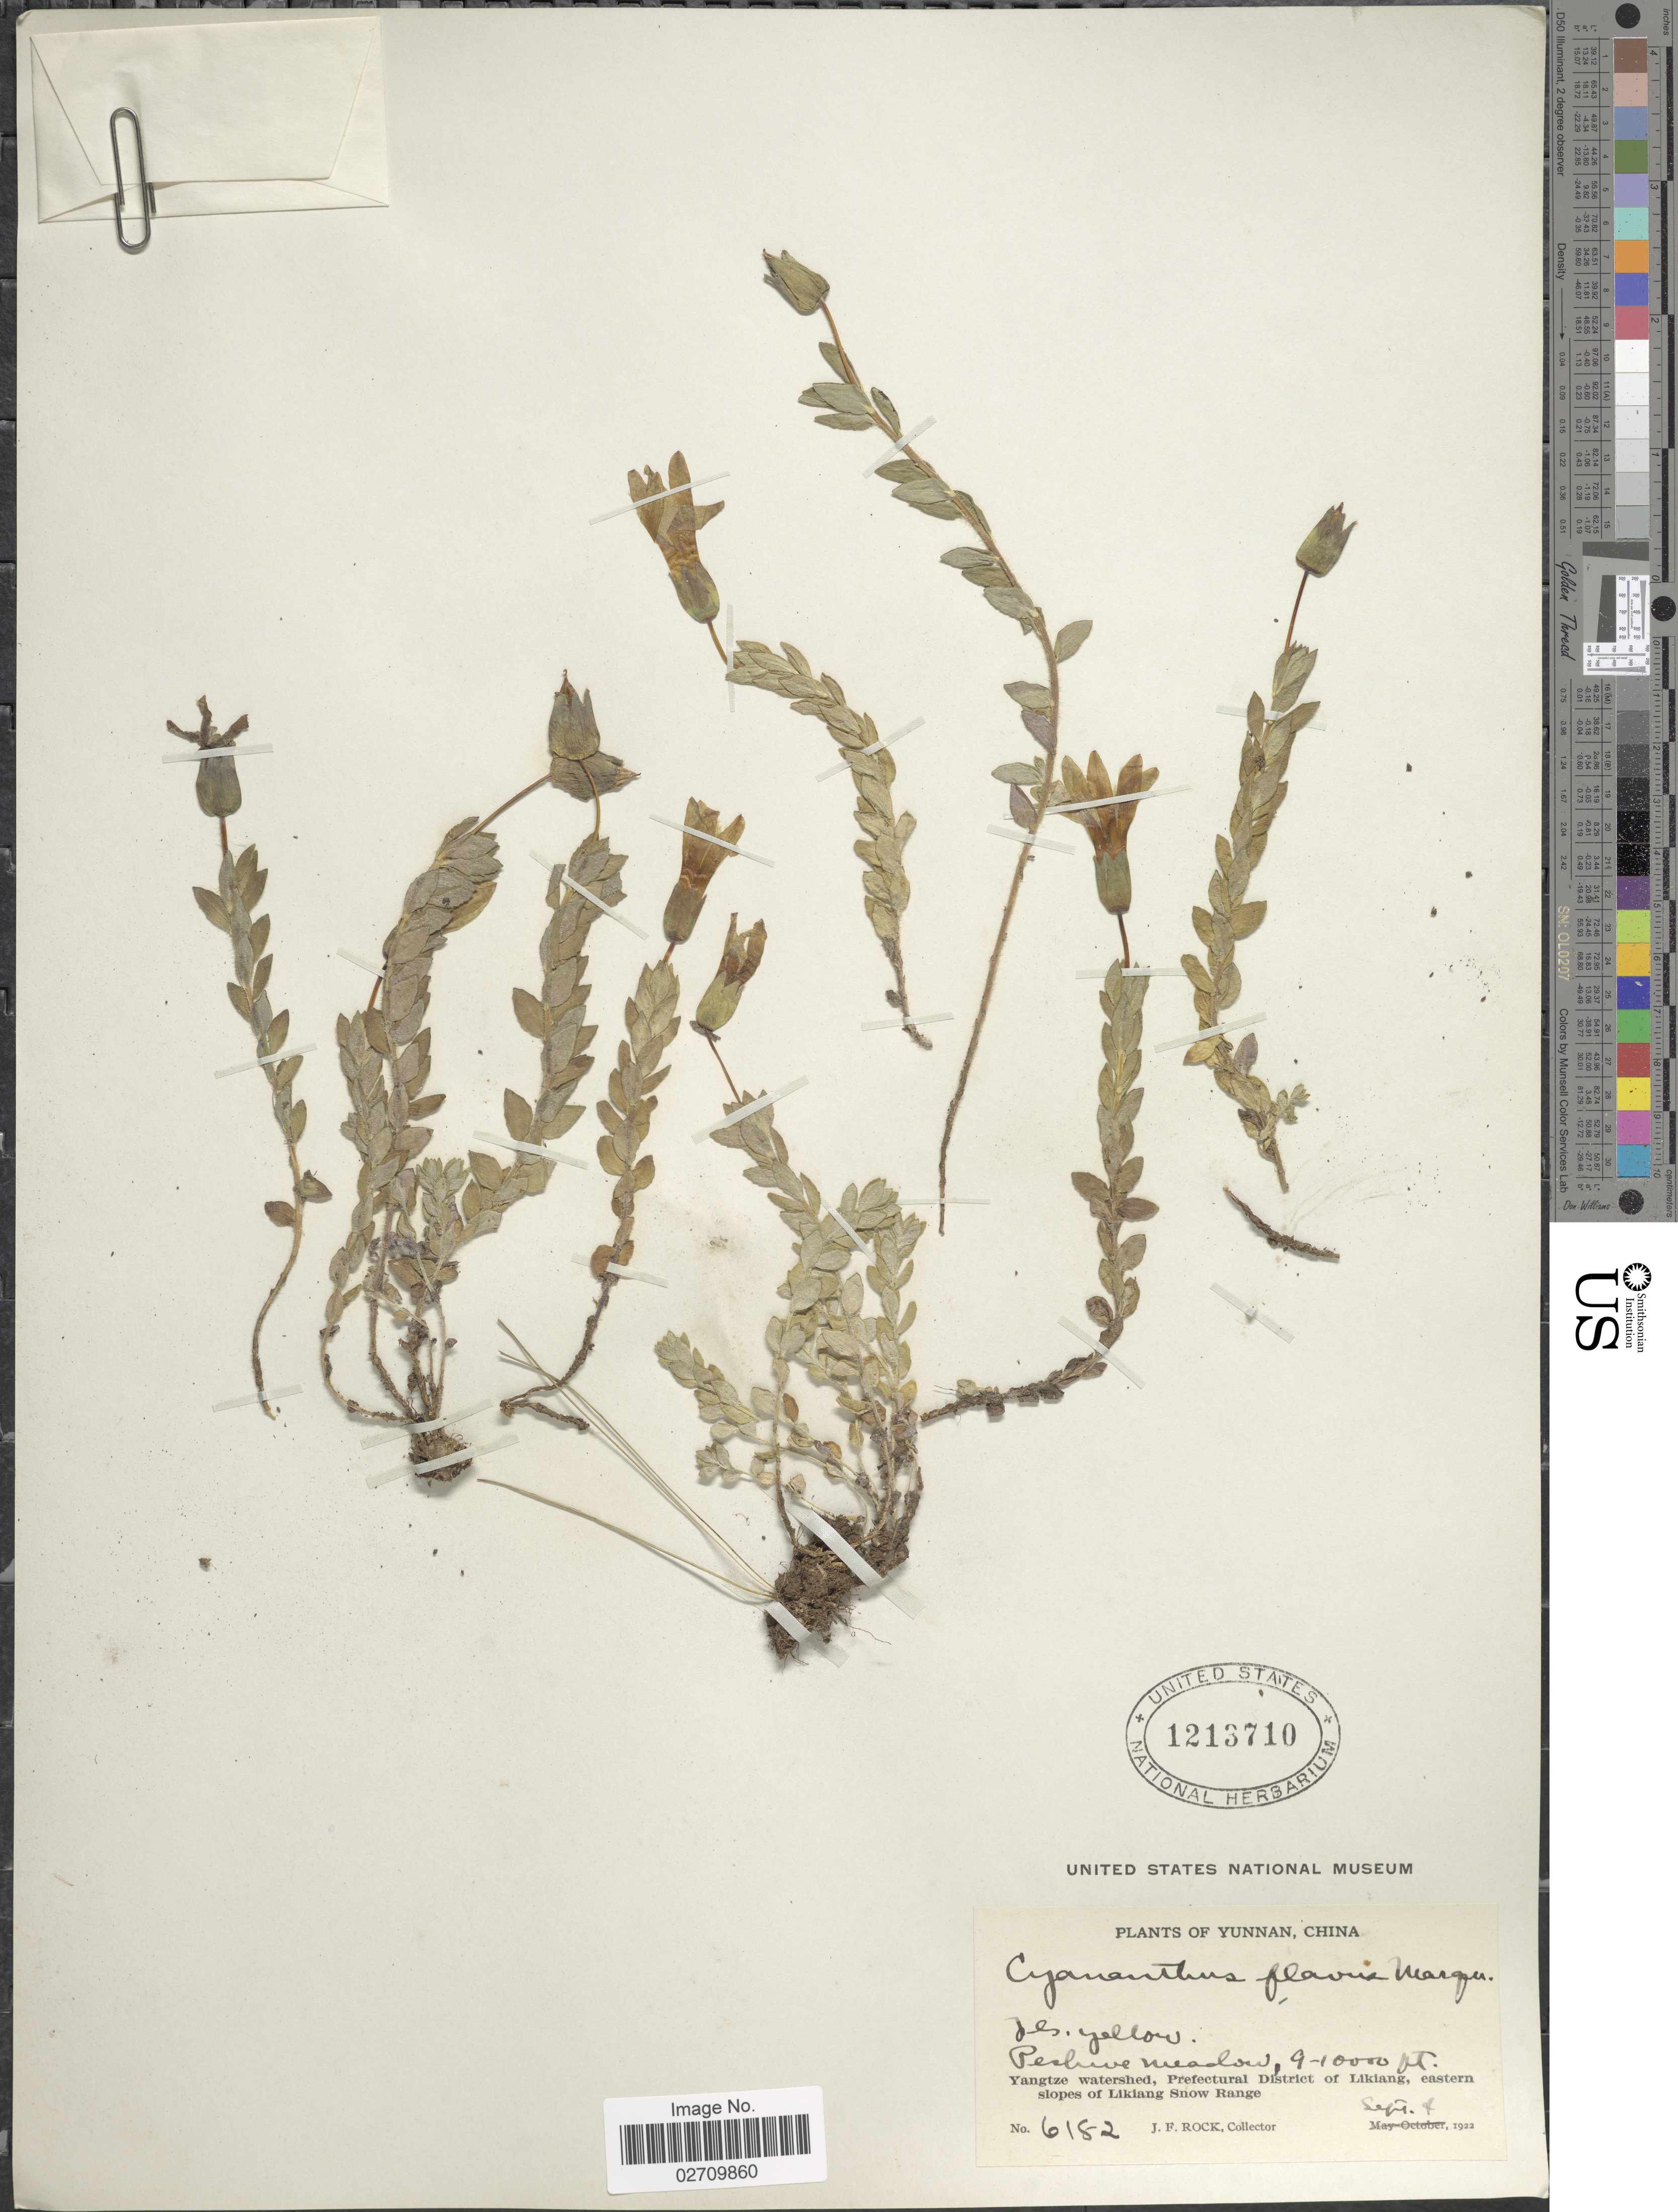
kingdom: Plantae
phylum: Tracheophyta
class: Magnoliopsida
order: Asterales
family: Campanulaceae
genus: Cyananthus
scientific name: Cyananthus flavus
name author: C. Marquand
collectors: J. F. Rock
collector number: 6182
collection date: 1922-09-04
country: China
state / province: Yunnan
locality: Yangtze watershed, Prefectural District of Likiang, eastern slopes of Likiang Snow Range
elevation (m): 2743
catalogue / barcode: US 1213710